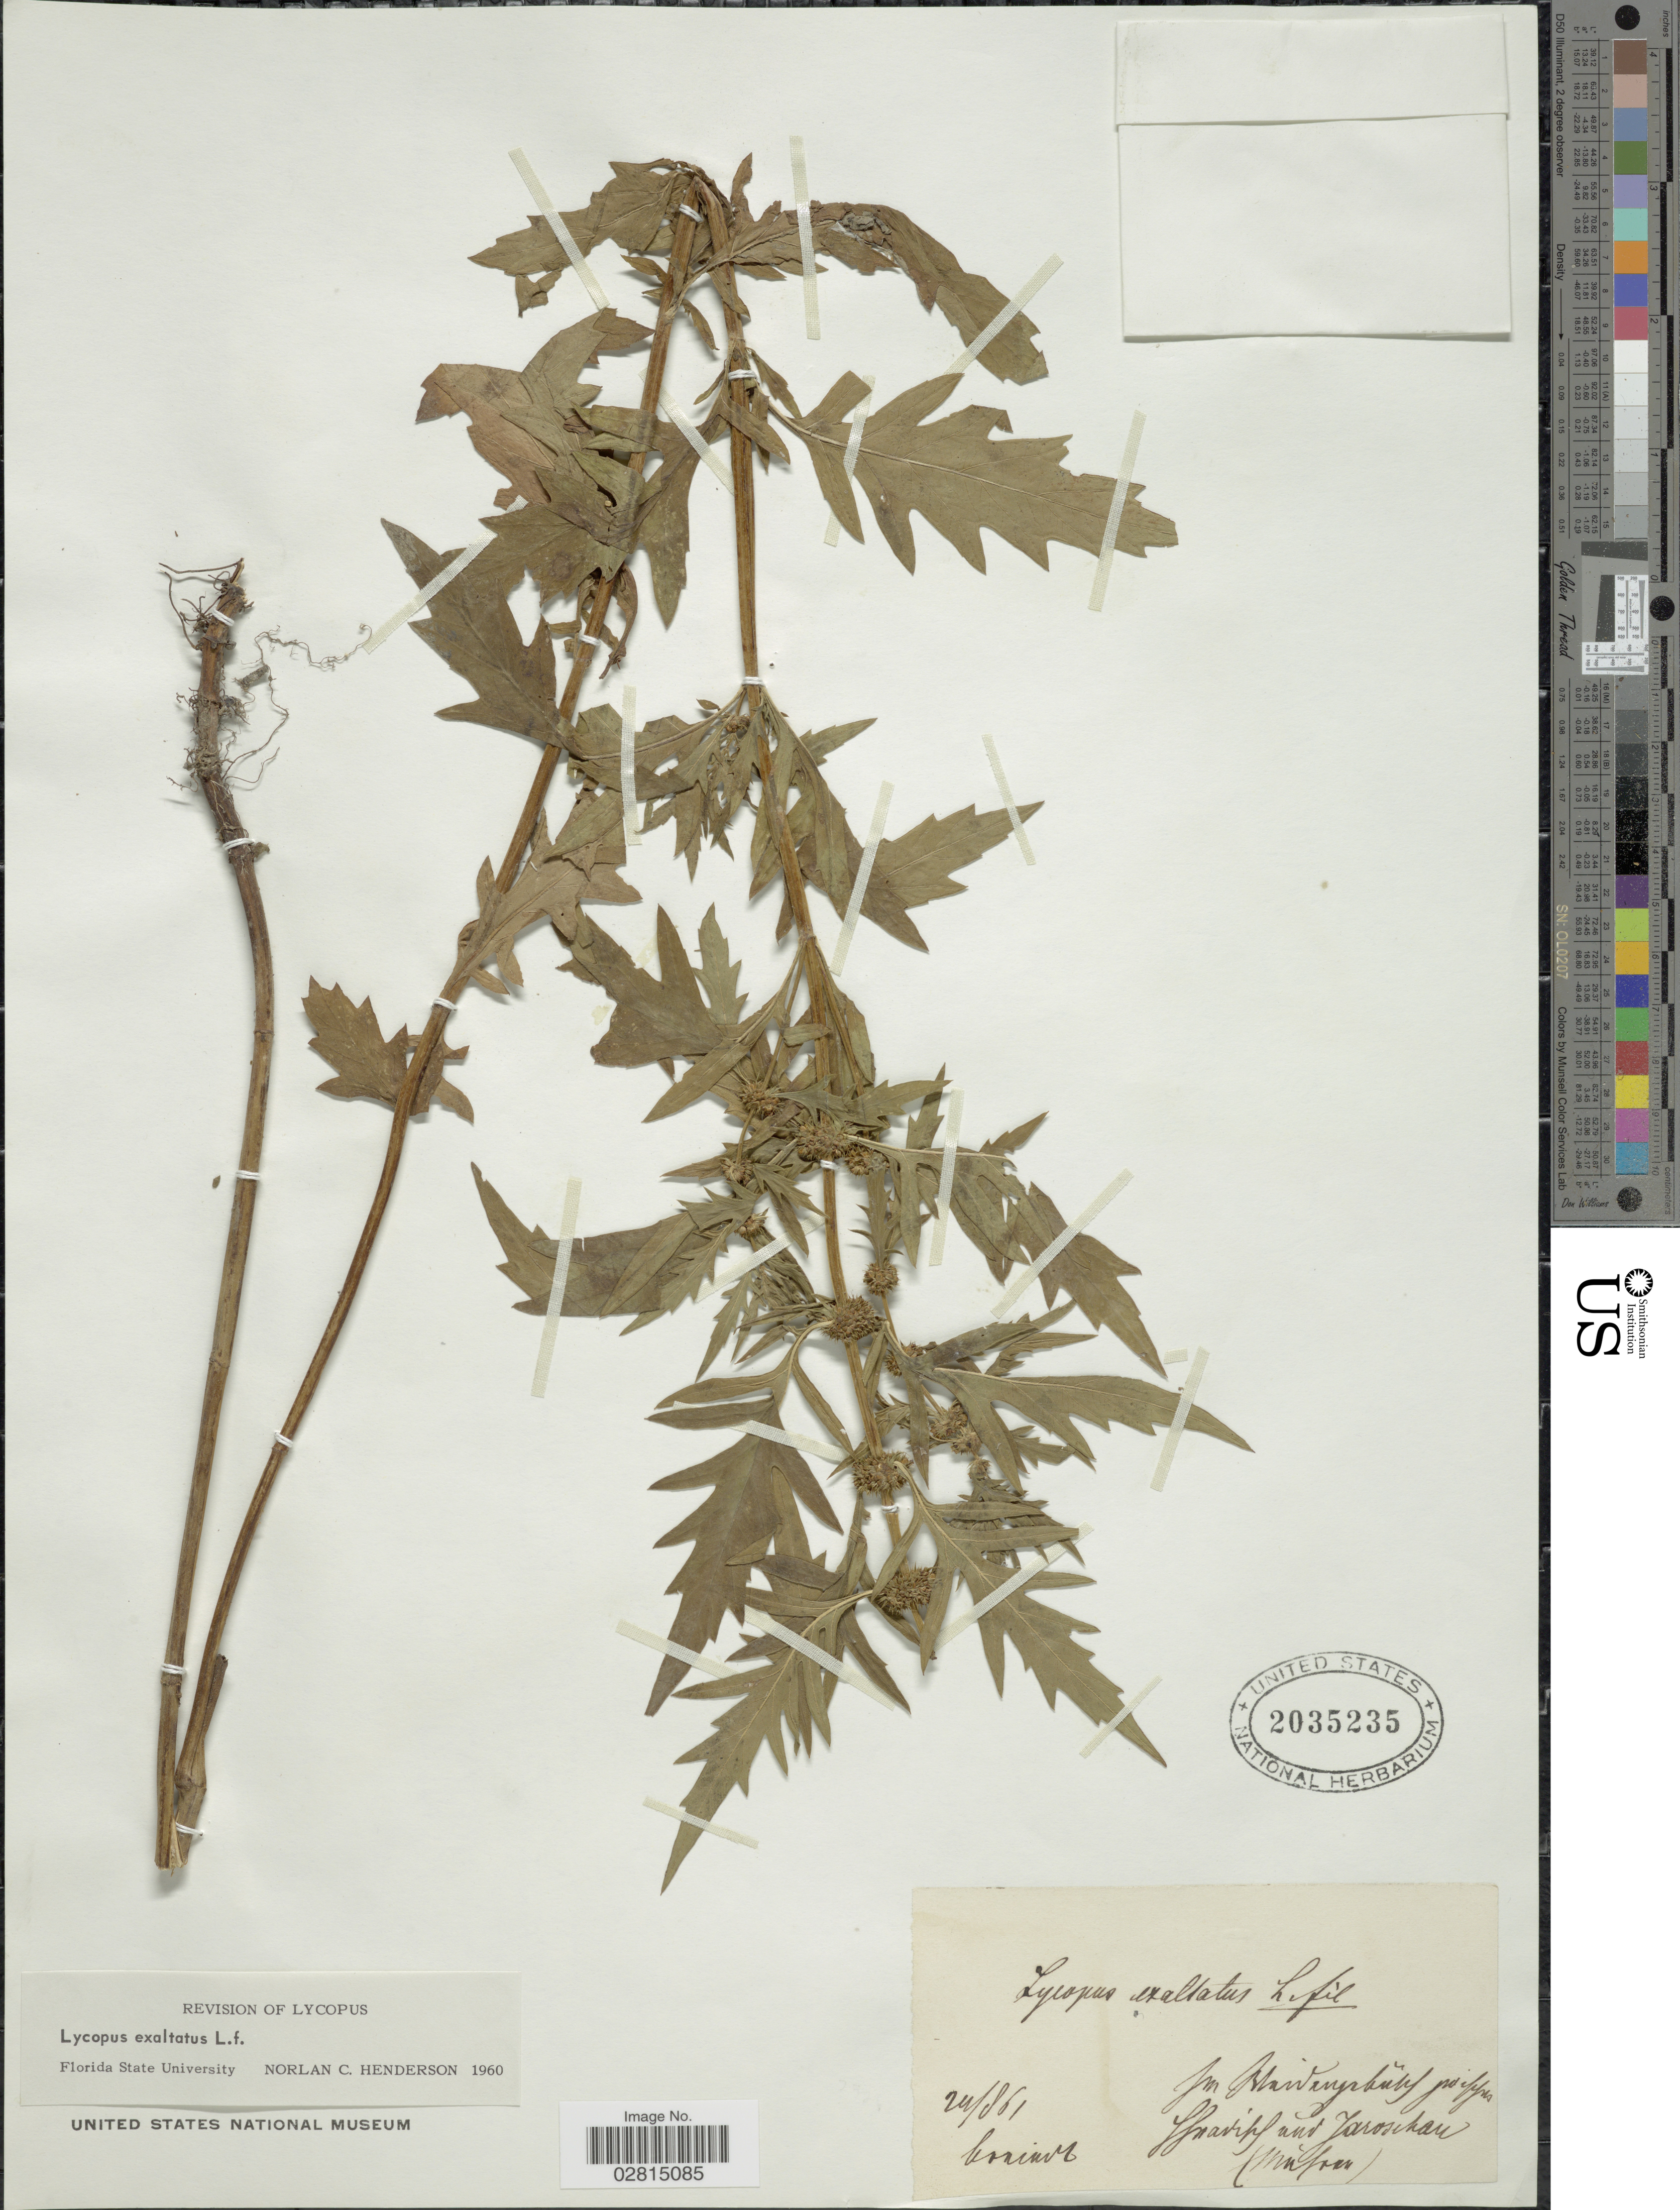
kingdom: Plantae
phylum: Tracheophyta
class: Magnoliopsida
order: Lamiales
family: Lamiaceae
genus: Lycopus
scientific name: Lycopus exaltatus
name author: L. f.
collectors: Coninck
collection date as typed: Transcribed d/m/y: 24/8/61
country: Germany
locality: X, und Jarosckau (Mússen) [interpreted].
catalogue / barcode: US 2035235